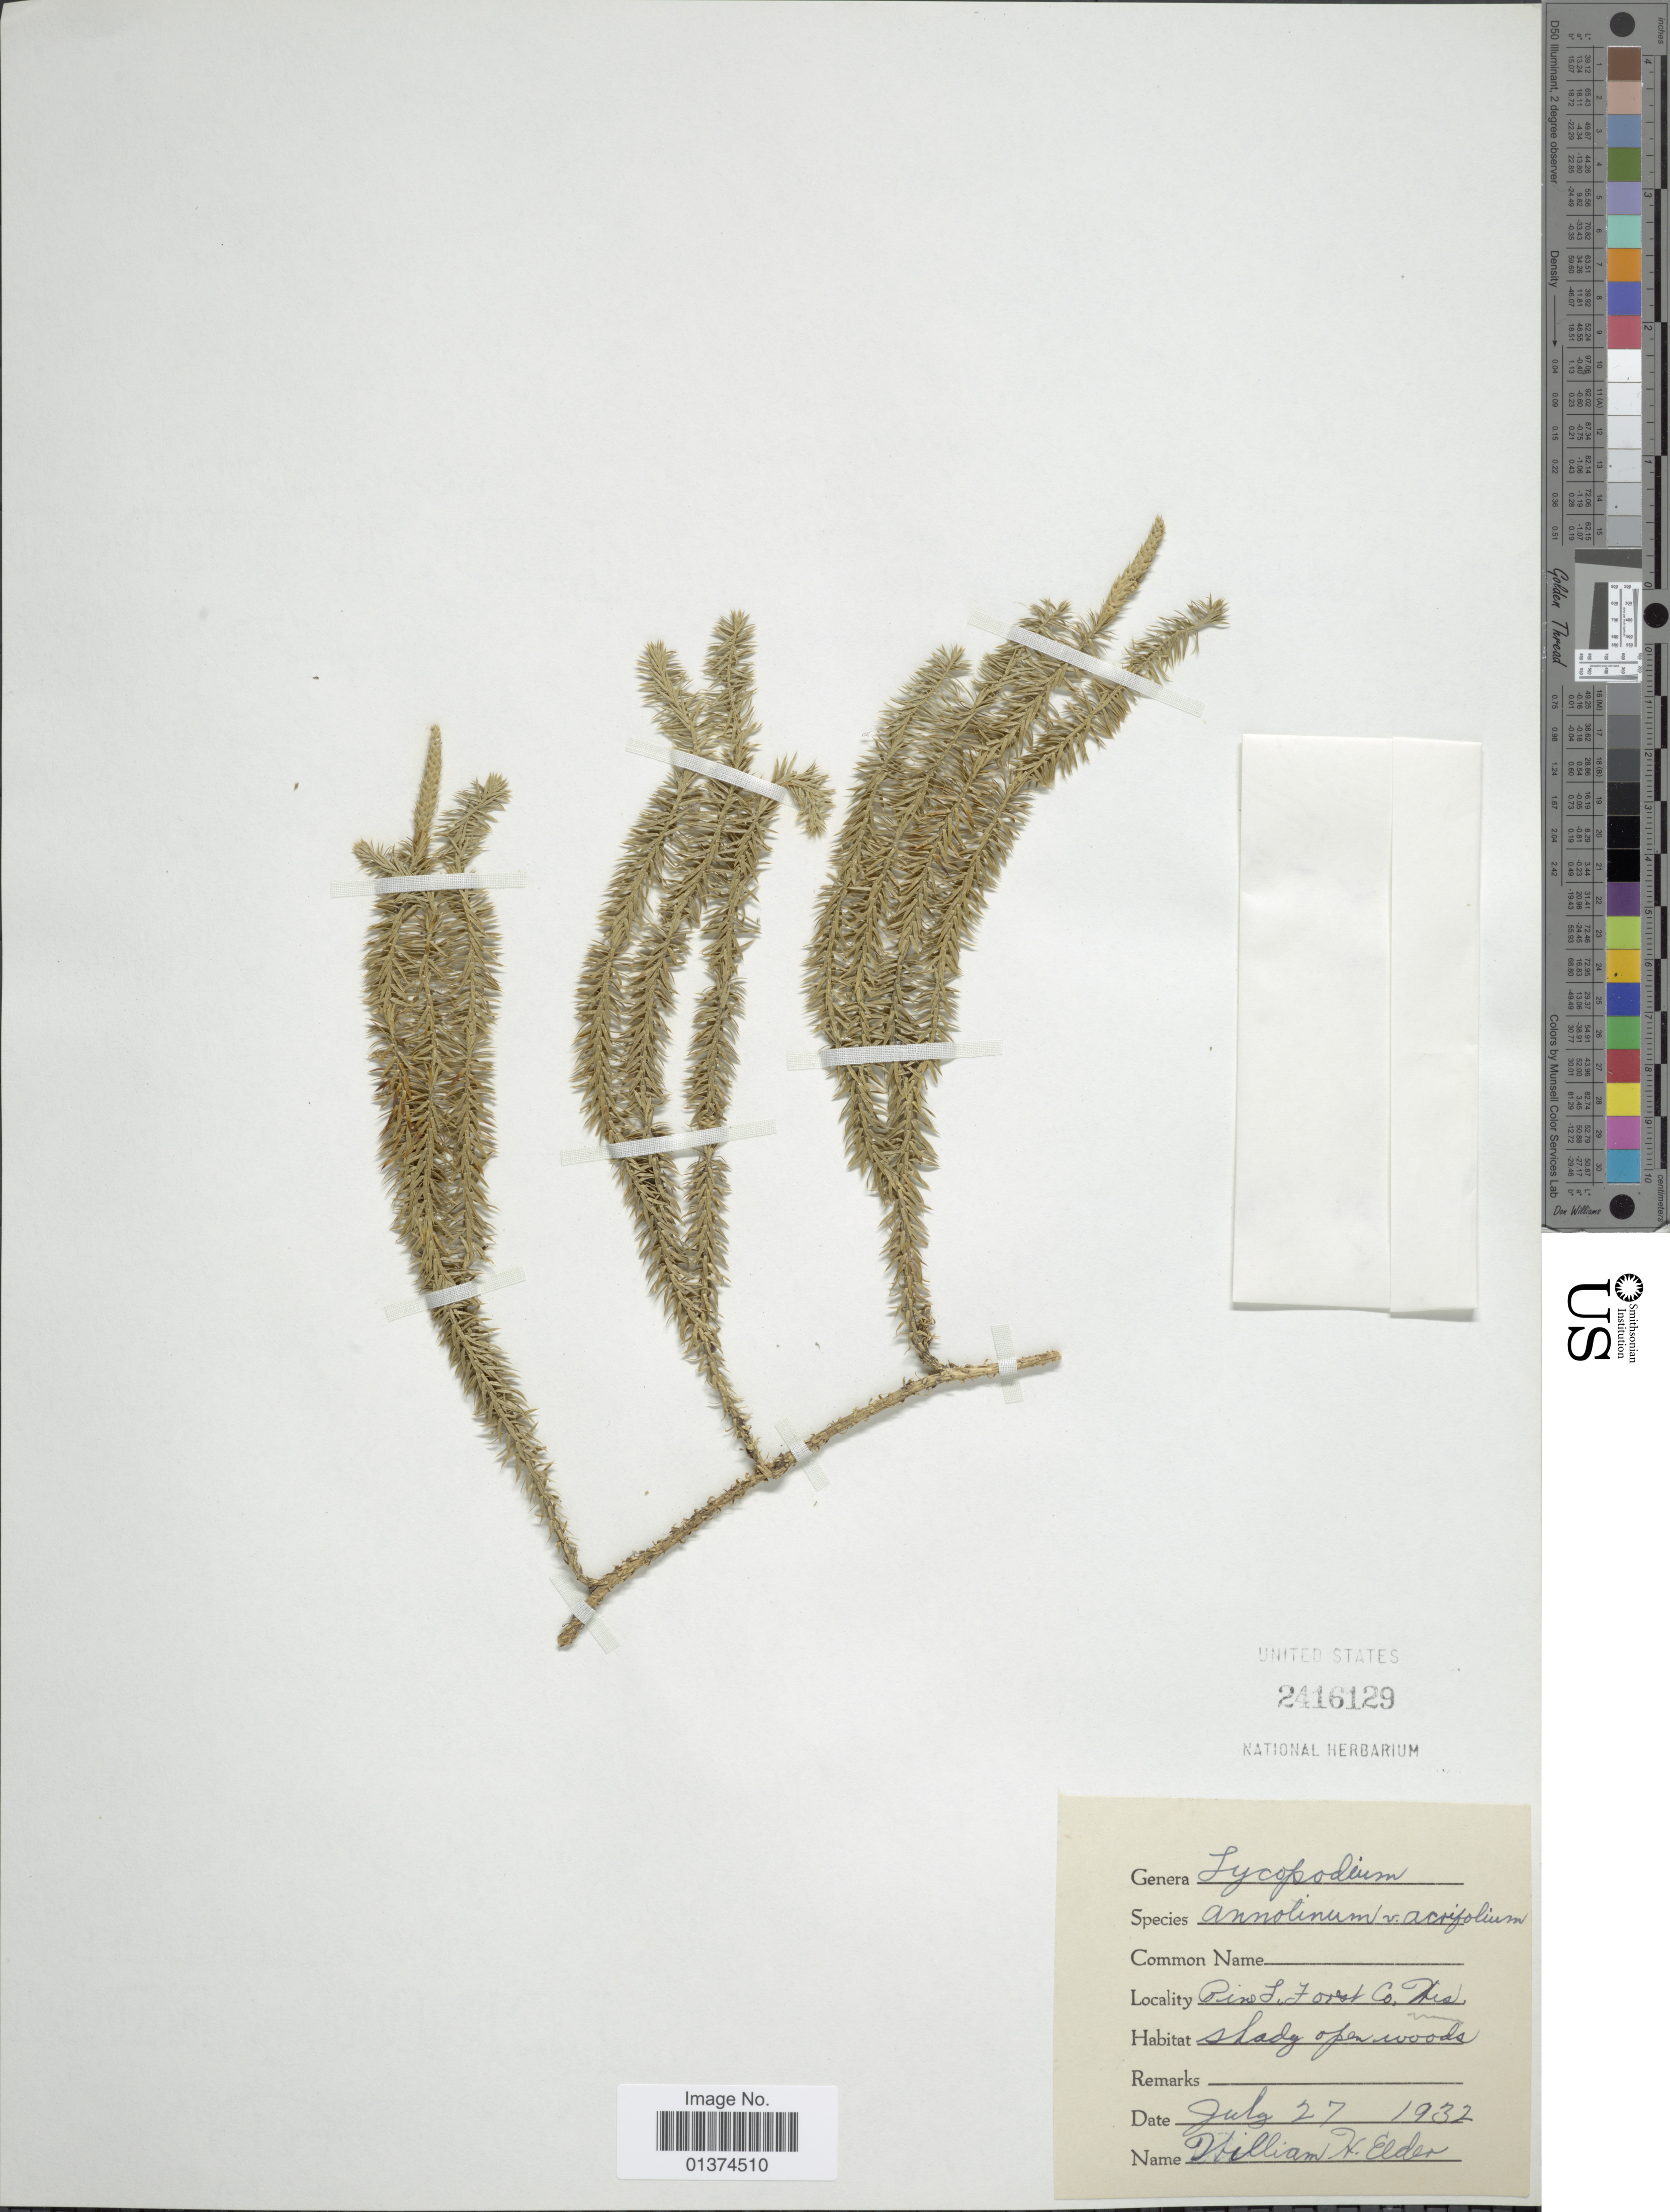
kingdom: Plantae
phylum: Tracheophyta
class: Lycopodiopsida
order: Lycopodiales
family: Lycopodiaceae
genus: Spinulum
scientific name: Spinulum annotinum subsp. annotinum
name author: (L.) A. Haines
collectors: W. Elder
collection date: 1932-07-27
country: United States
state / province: Wisconsin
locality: Pine L. Forest Co.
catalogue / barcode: US 241629